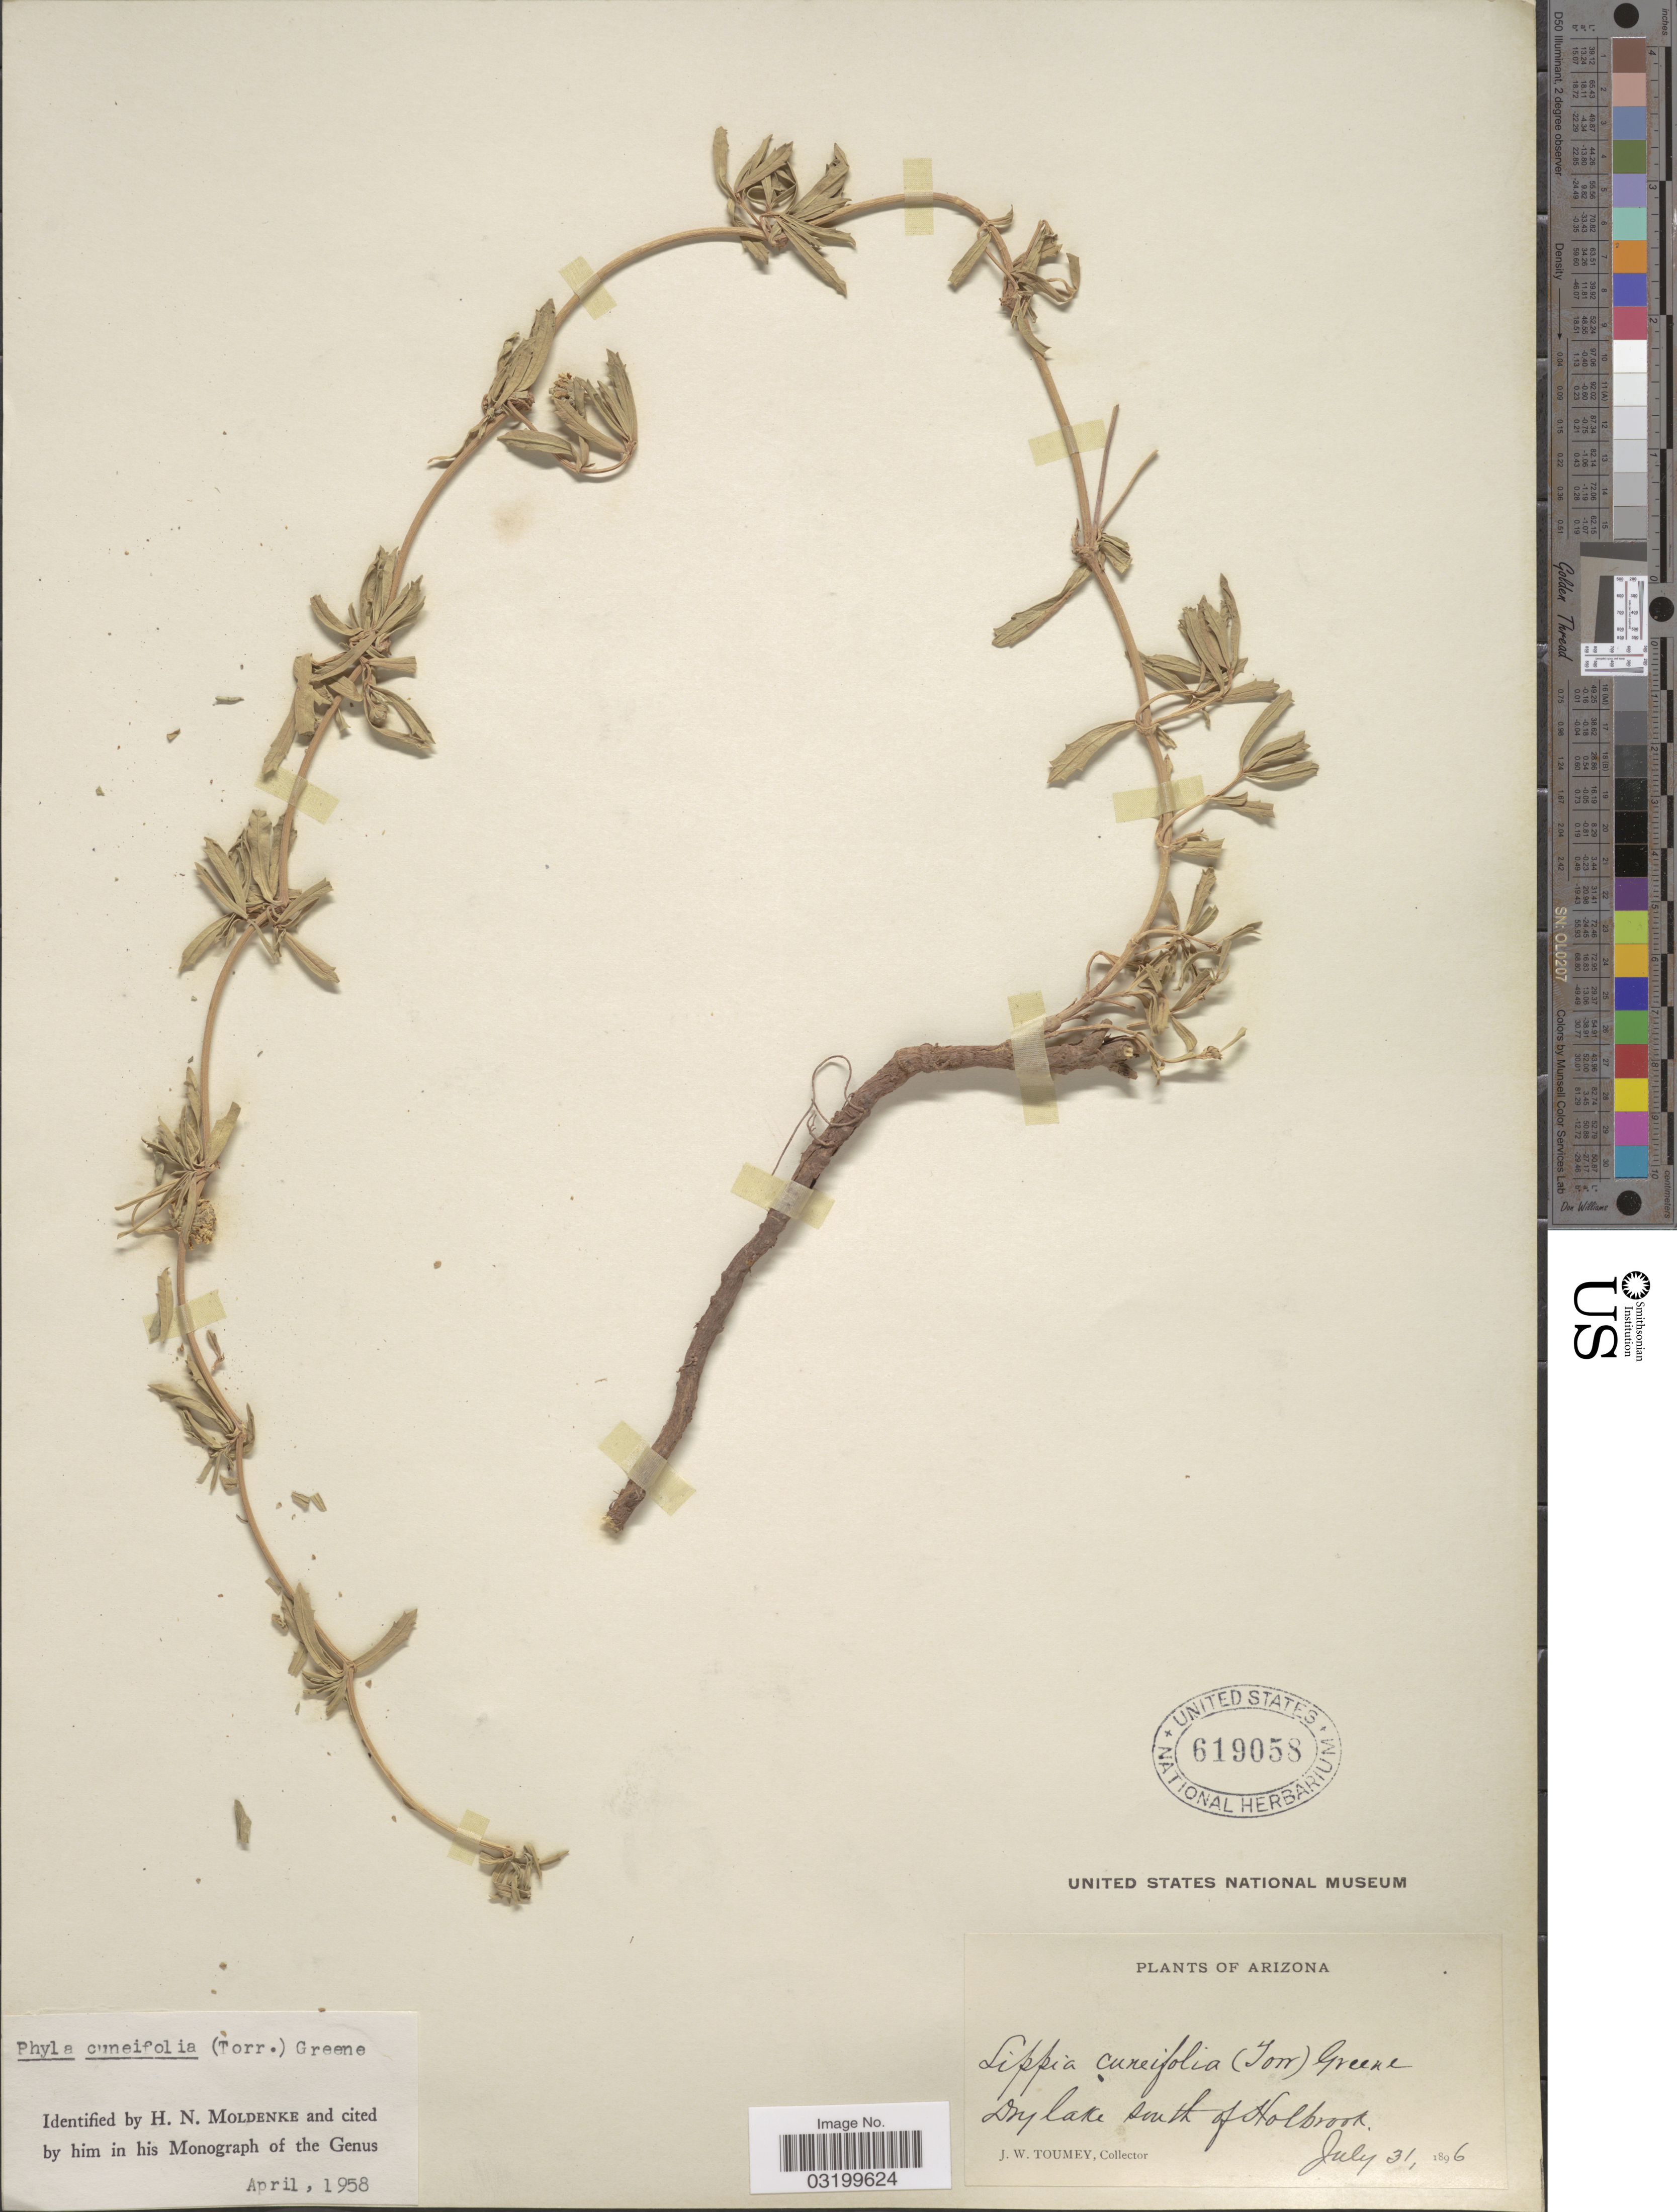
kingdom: Plantae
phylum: Tracheophyta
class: Magnoliopsida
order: Lamiales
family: Verbenaceae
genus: Phyla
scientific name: Phyla cuneifolia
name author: (Torr.) Greene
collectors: J. W. Toumey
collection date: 1896-07-31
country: United States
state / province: Arizona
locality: Dry lake south of Holbrook.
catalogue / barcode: US 619058